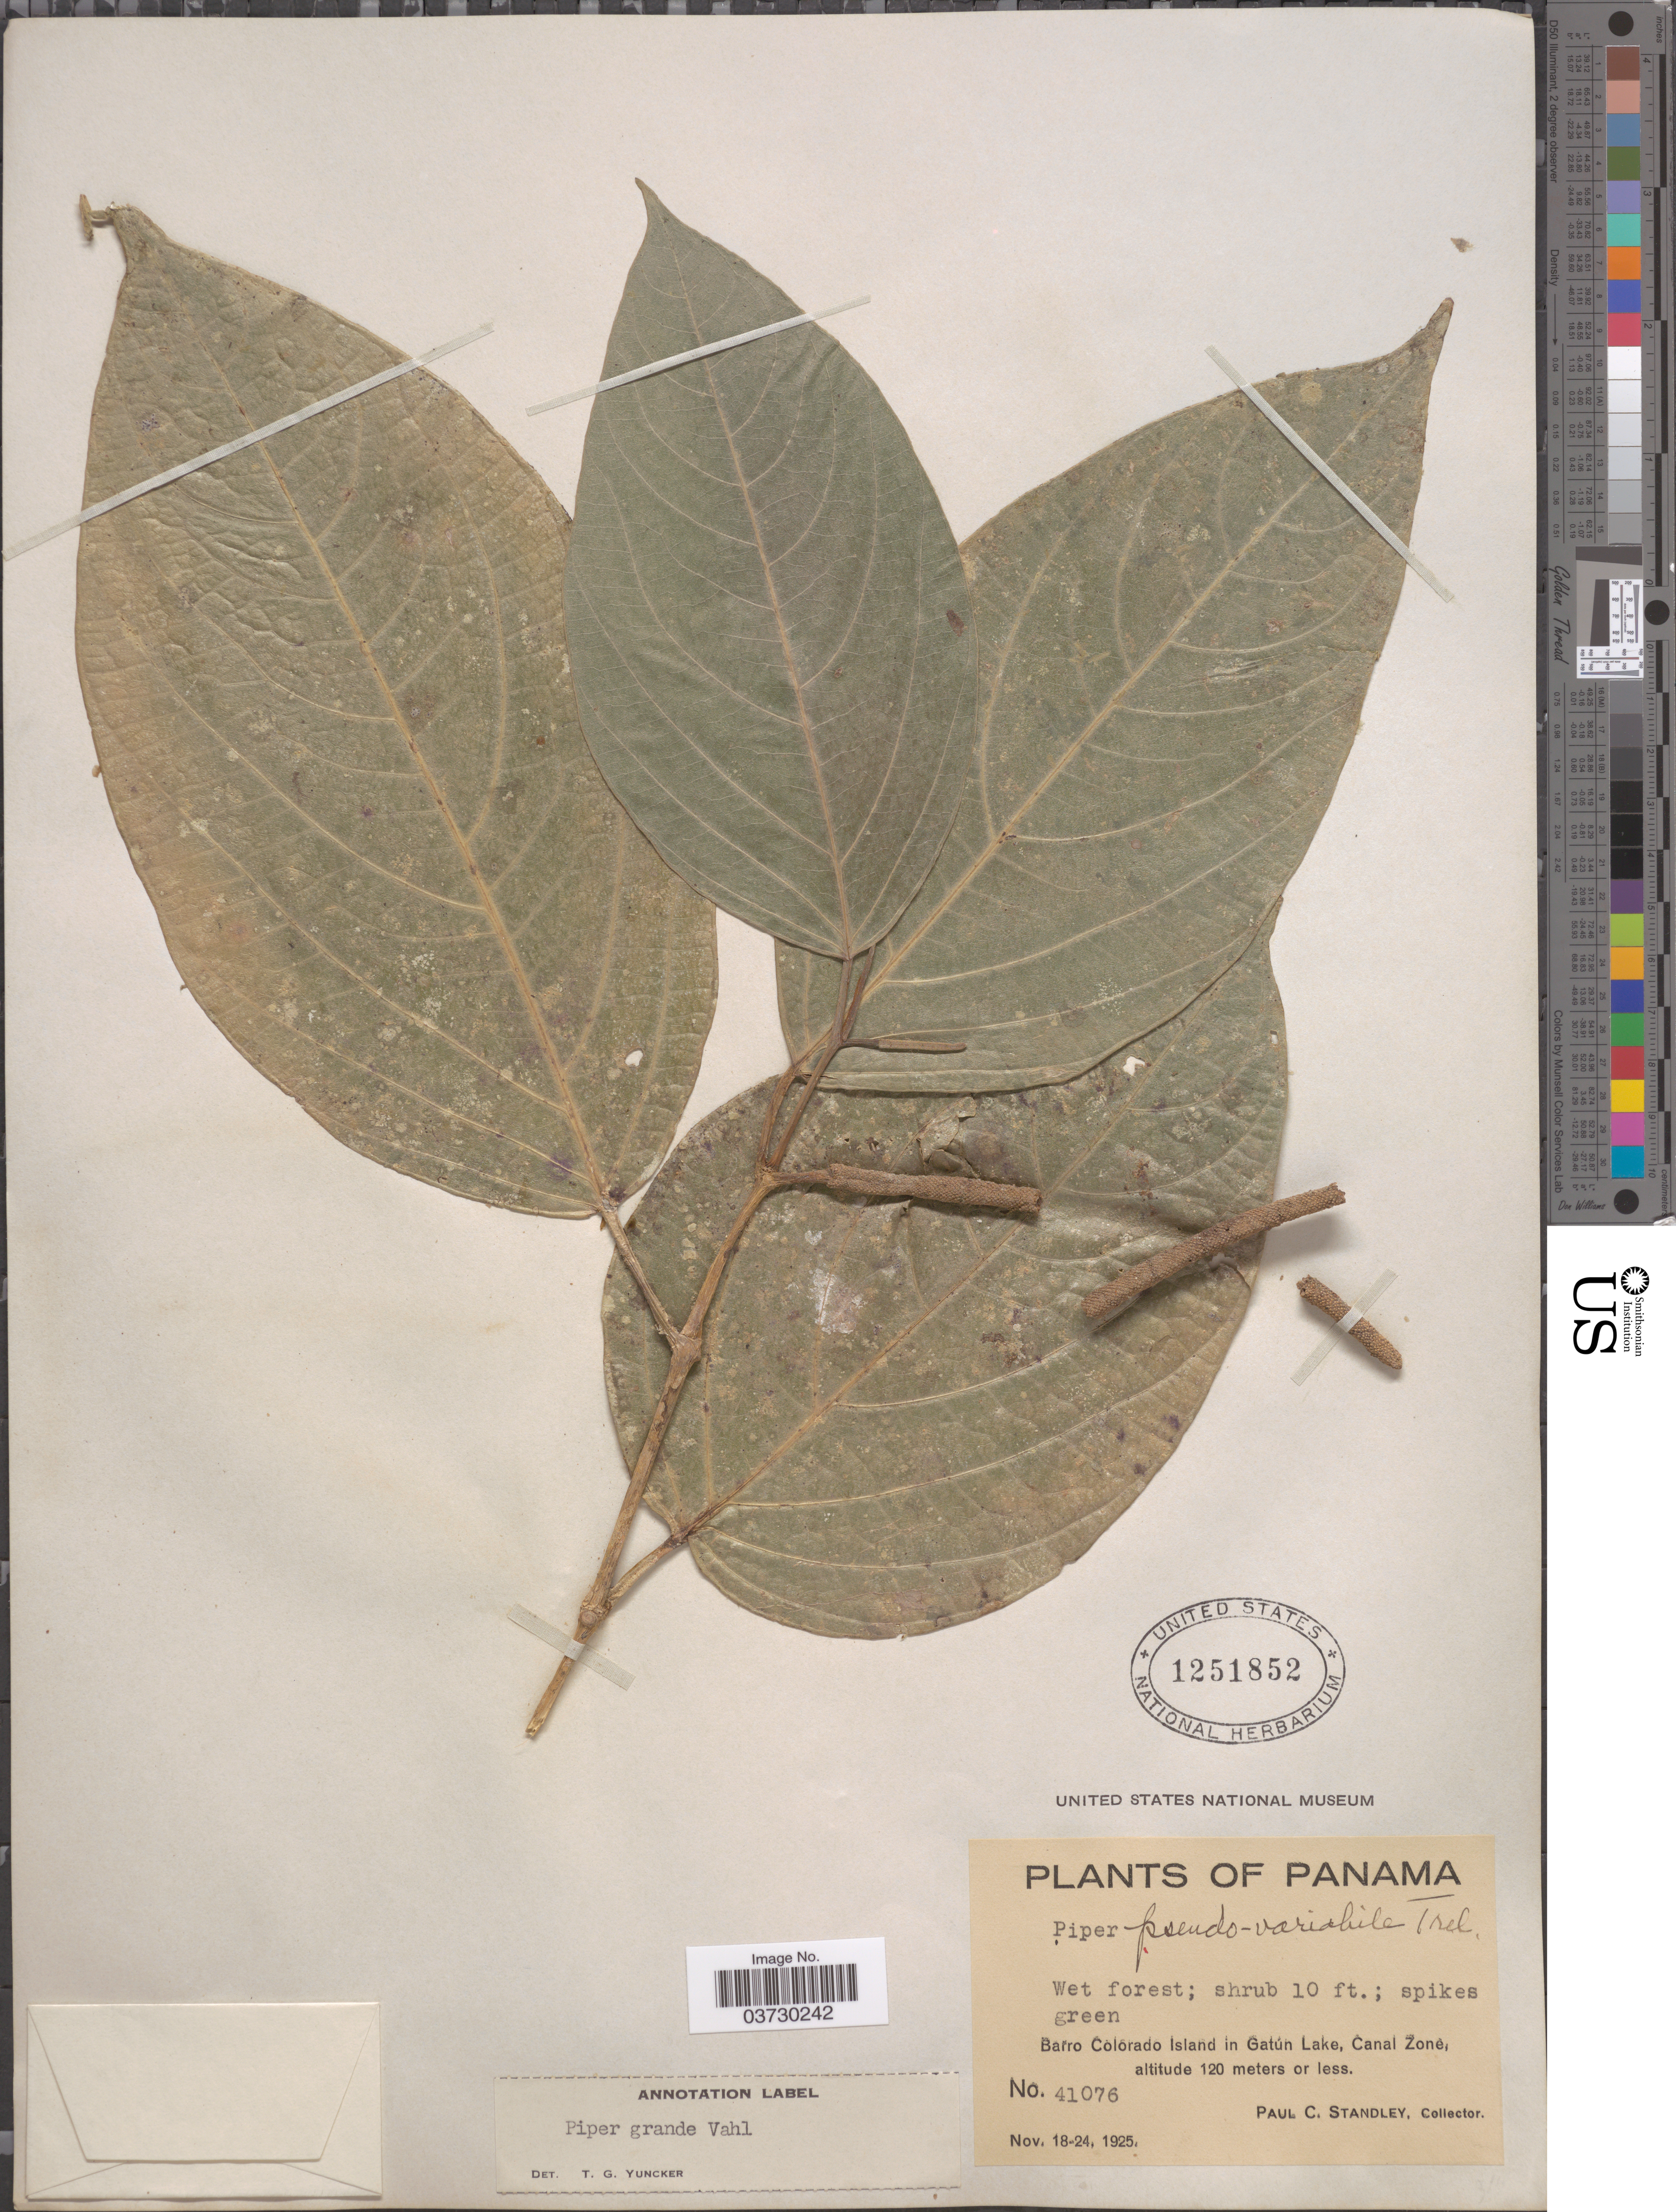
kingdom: Plantae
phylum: Tracheophyta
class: Magnoliopsida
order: Piperales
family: Piperaceae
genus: Piper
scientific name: Piper grande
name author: Vahl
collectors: P. C. Standley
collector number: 41076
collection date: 1925-11-18/1925-11-24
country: Panama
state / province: Panamá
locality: Barro Colorado Island in Gatún Lake, Canal Zone.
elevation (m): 120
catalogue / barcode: US 1251852